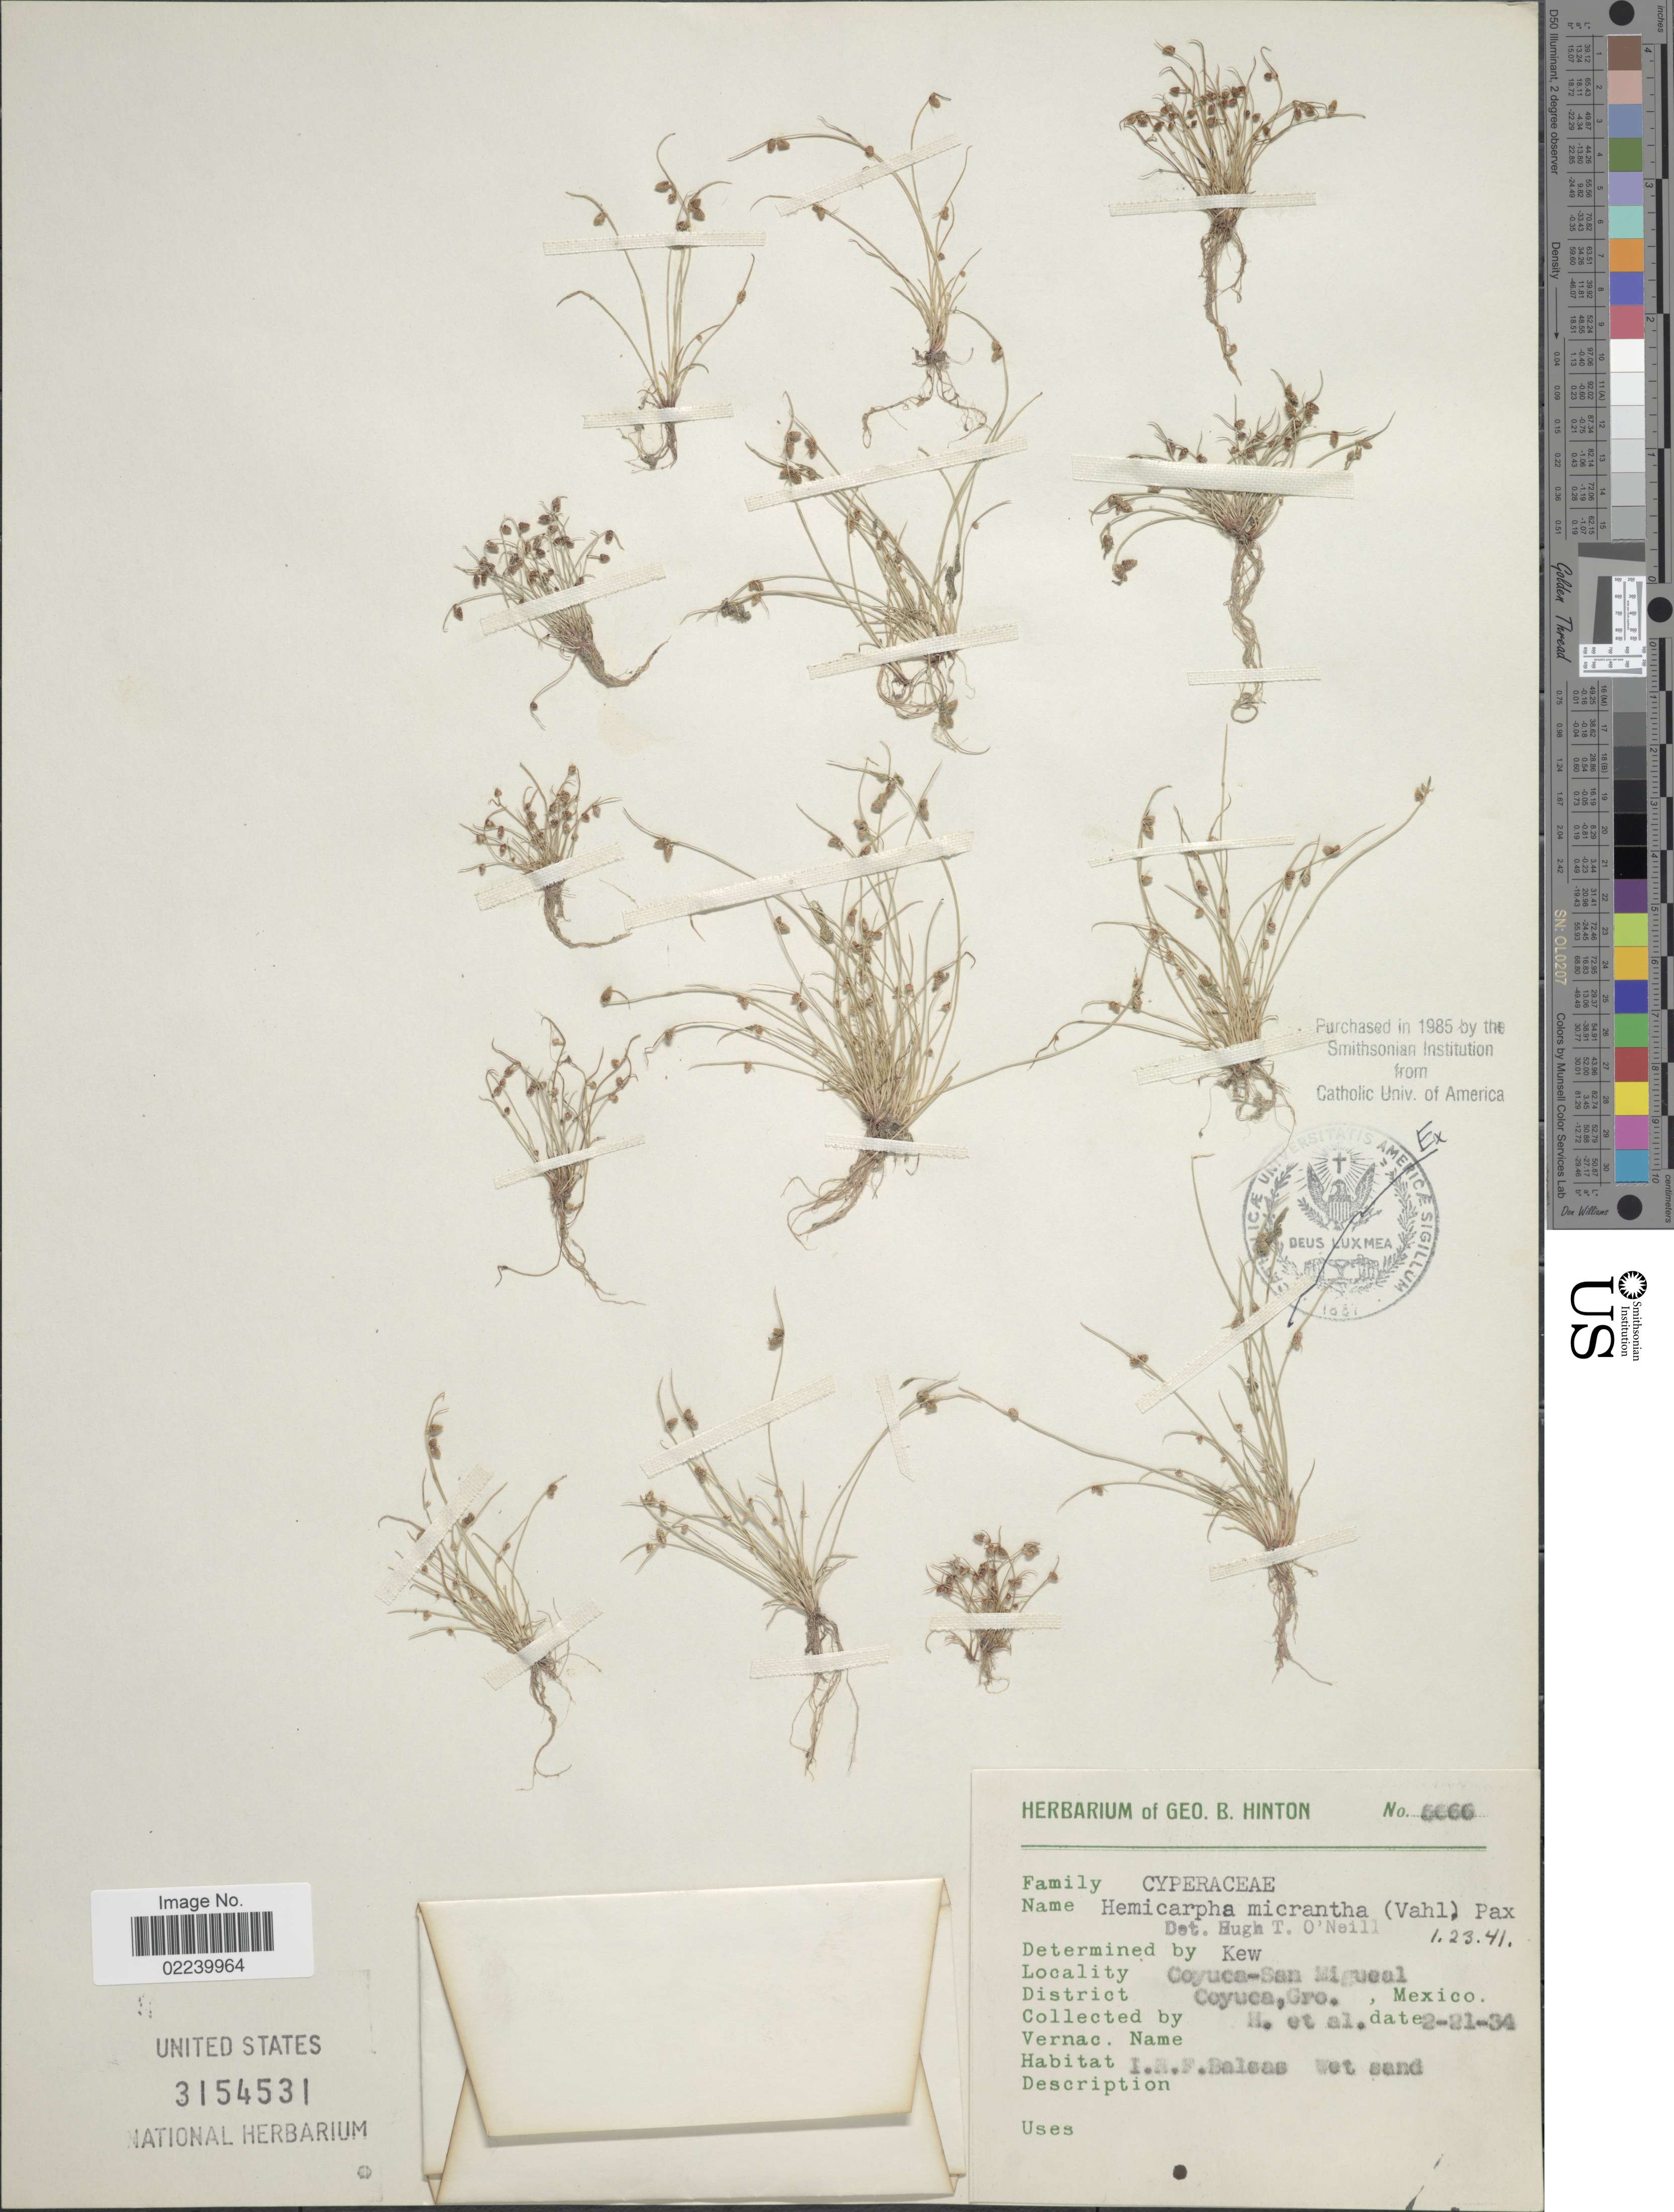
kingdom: Plantae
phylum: Tracheophyta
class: Liliopsida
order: Poales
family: Cyperaceae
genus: Cyperus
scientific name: Cyperus subsquarrosus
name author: (Muhl.) Bauters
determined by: Strong, M. T., (US), Smithsonian Institution - National Museum of Natural History (UNITED STATES)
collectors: G. B. Hinton & et al.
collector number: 5666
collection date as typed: Transcribed d/m/y: 21/2/34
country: Mexico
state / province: Guerrero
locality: Coyuca-San Miguel, District Coyuca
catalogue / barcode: US 3154531